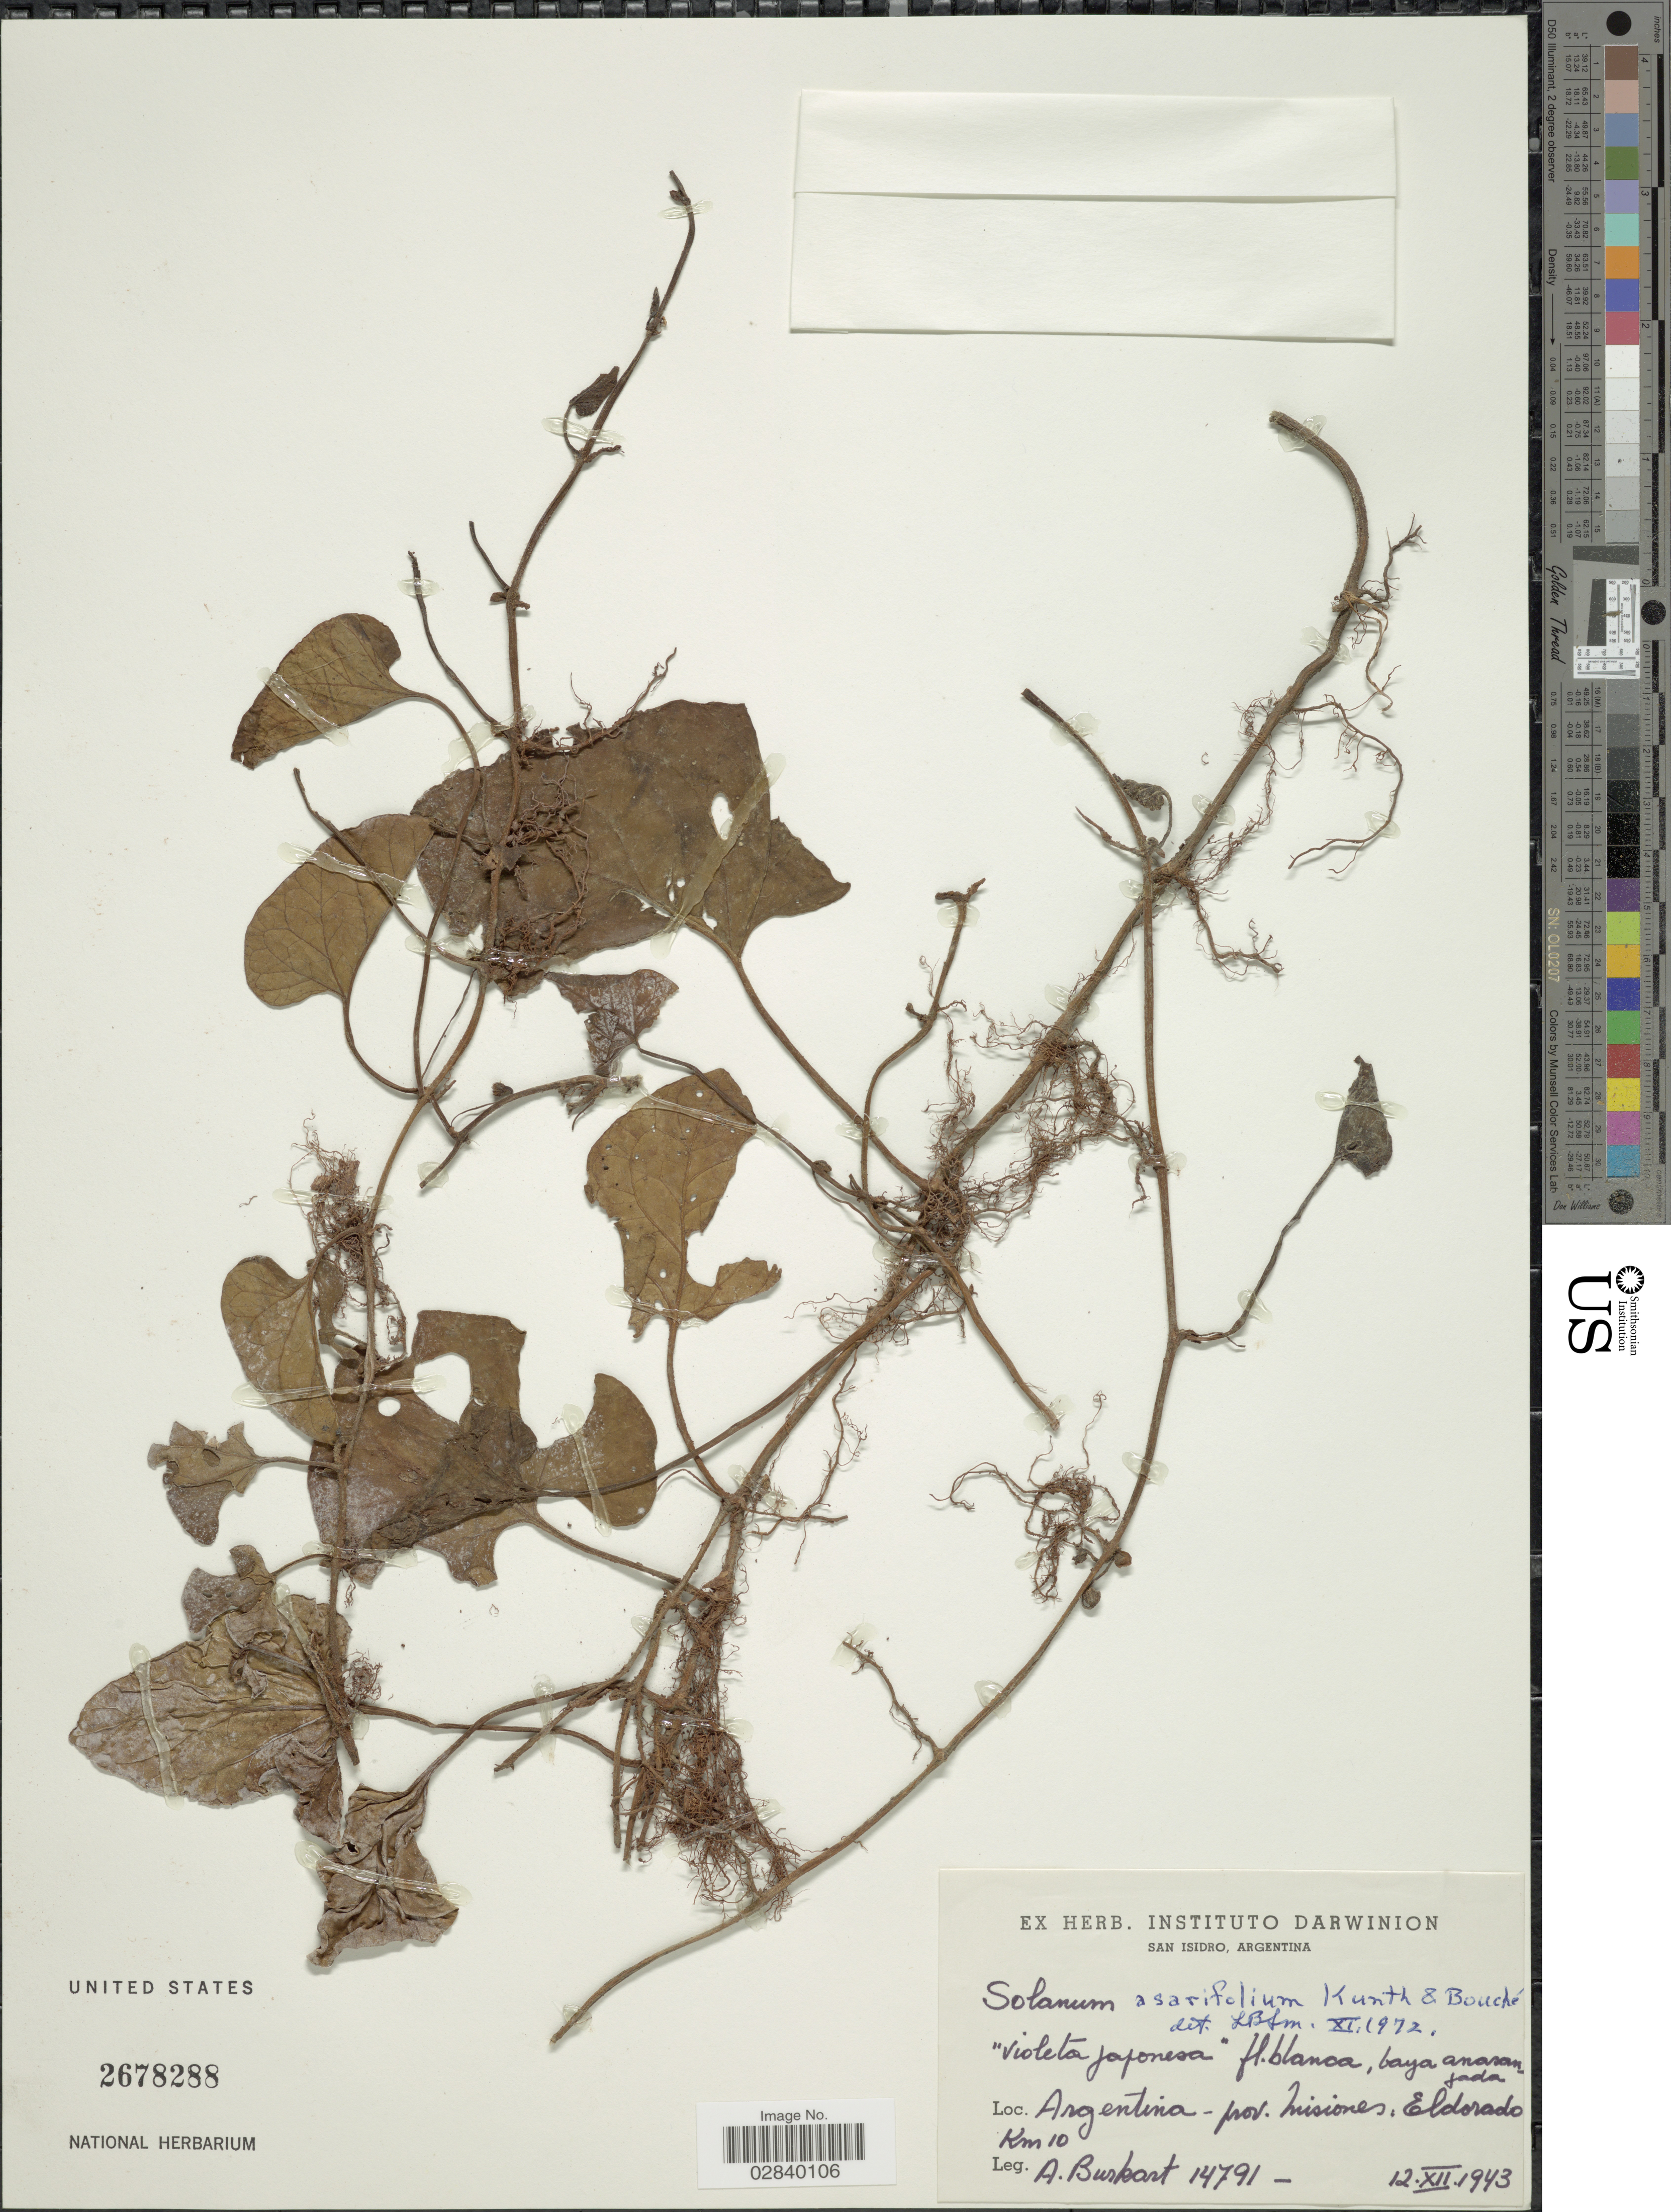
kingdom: Plantae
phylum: Tracheophyta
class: Magnoliopsida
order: Solanales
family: Solanaceae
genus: Lycianthes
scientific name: Lycianthes asarifolia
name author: (Kunth & C.D. Bouché) Bitter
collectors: A. E. Burkart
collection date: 1943-12-12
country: Paraguay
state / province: Misiones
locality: Eldorado Km 10.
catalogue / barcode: US 2678288